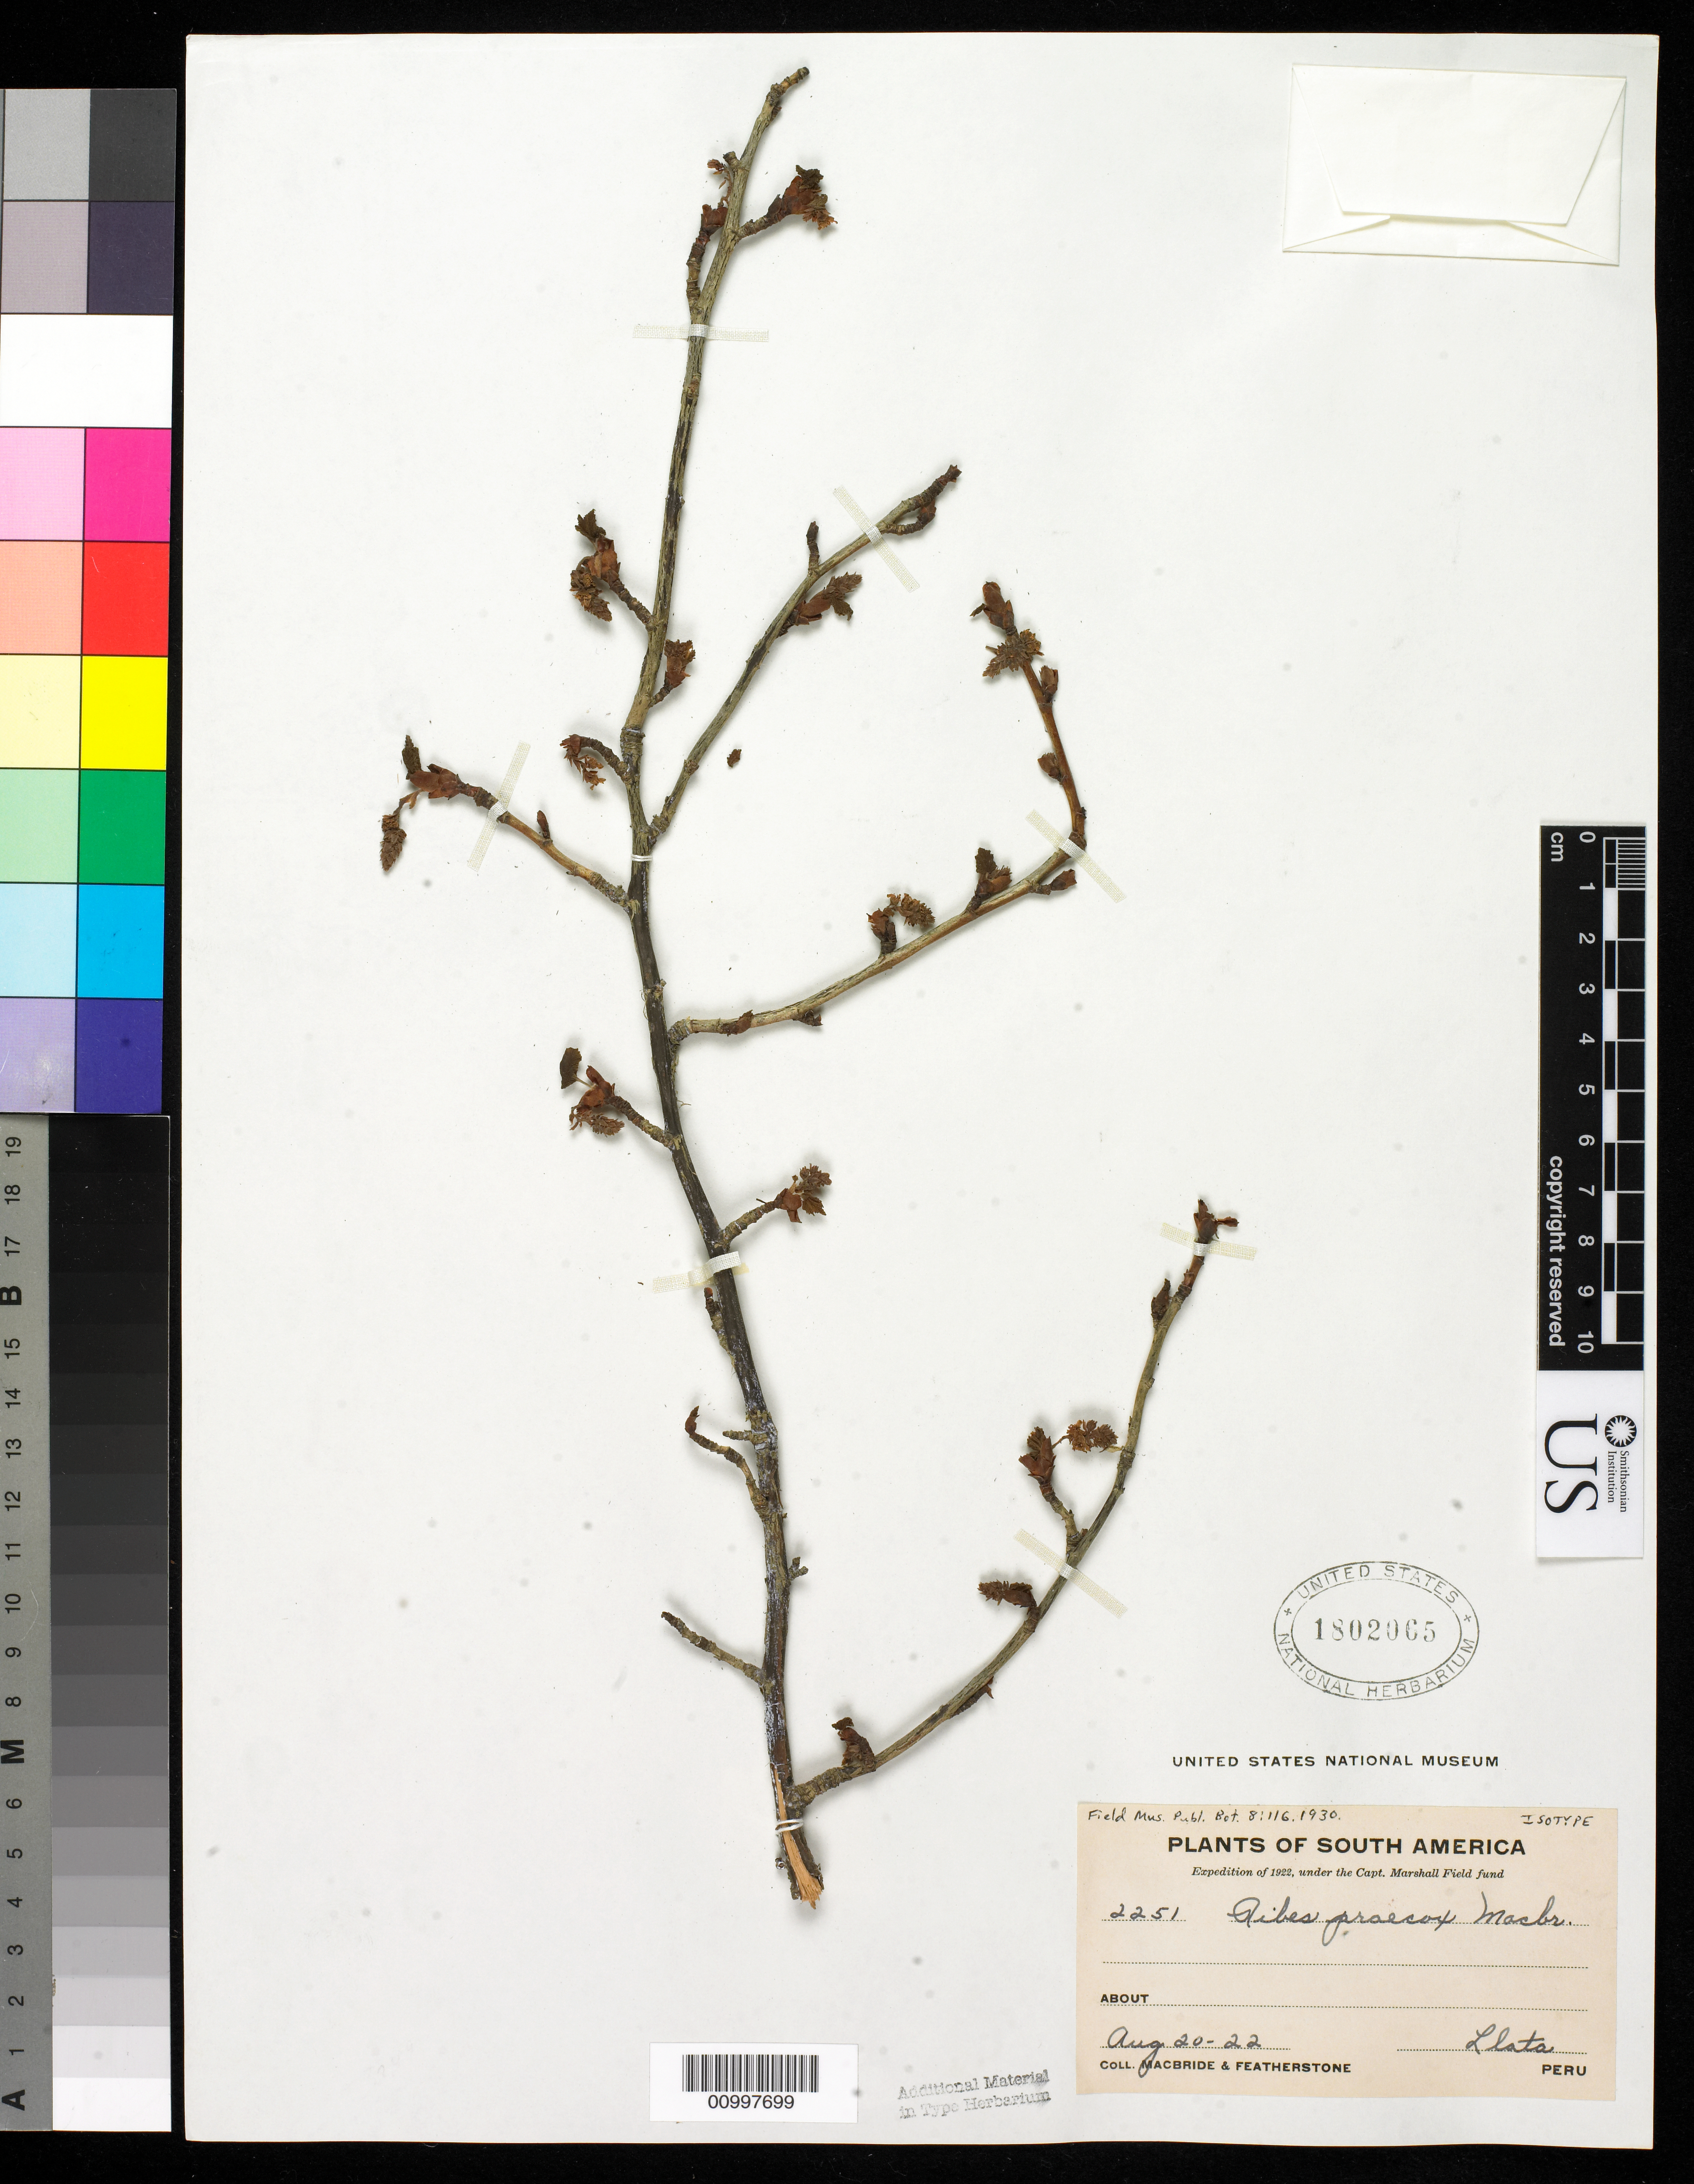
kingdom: Plantae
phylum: Tracheophyta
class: Magnoliopsida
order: Saxifragales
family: Grossulariaceae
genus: Ribes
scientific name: Ribes praecox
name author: J.F. Macbr.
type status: Isotype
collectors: J. F. Macbride & W. Featherstone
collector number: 2251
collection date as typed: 20 Aug 1922 to 22 Aug 1922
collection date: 1922-08-20/1922-08-22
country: Peru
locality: Llata.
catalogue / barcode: US 1802065